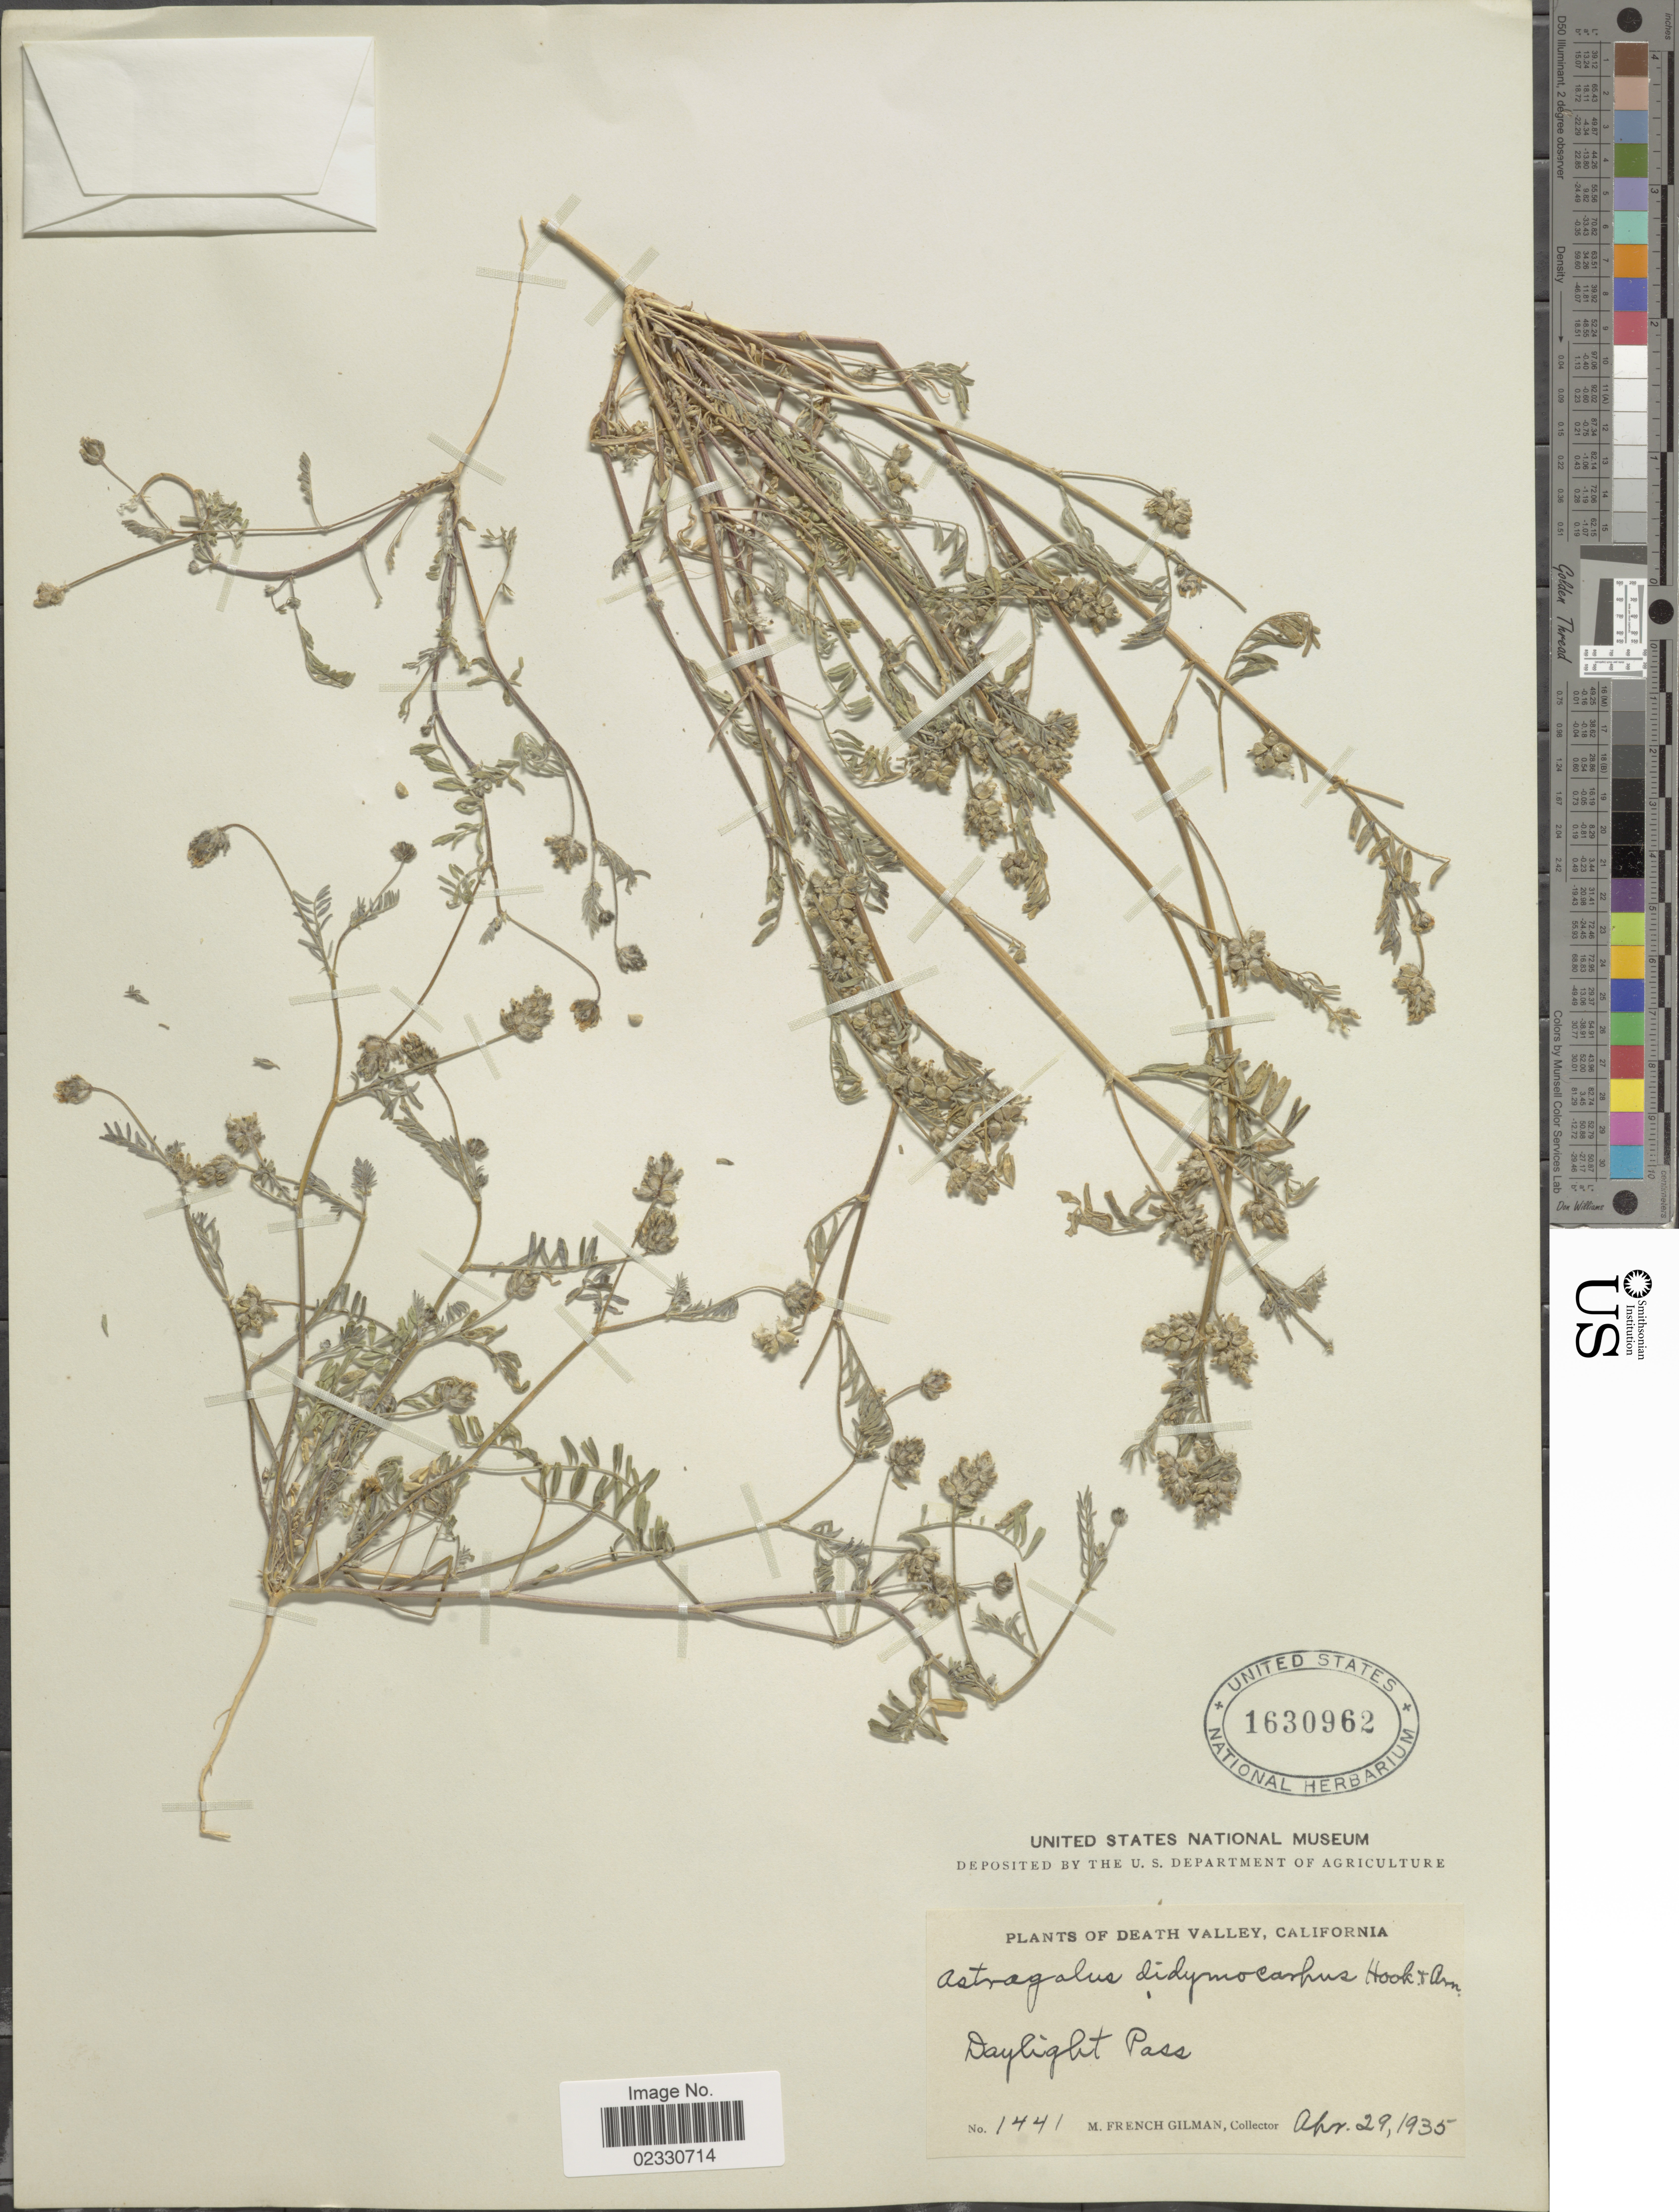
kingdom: Plantae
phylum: Tracheophyta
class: Magnoliopsida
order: Fabales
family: Fabaceae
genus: Astragalus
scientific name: Astragalus didymocarpus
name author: Hook. & Arn.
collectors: M. F. Gilman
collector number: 1441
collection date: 1935-04-29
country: United States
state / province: California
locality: Death Valley, Daylight Pass.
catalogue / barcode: US 1630962